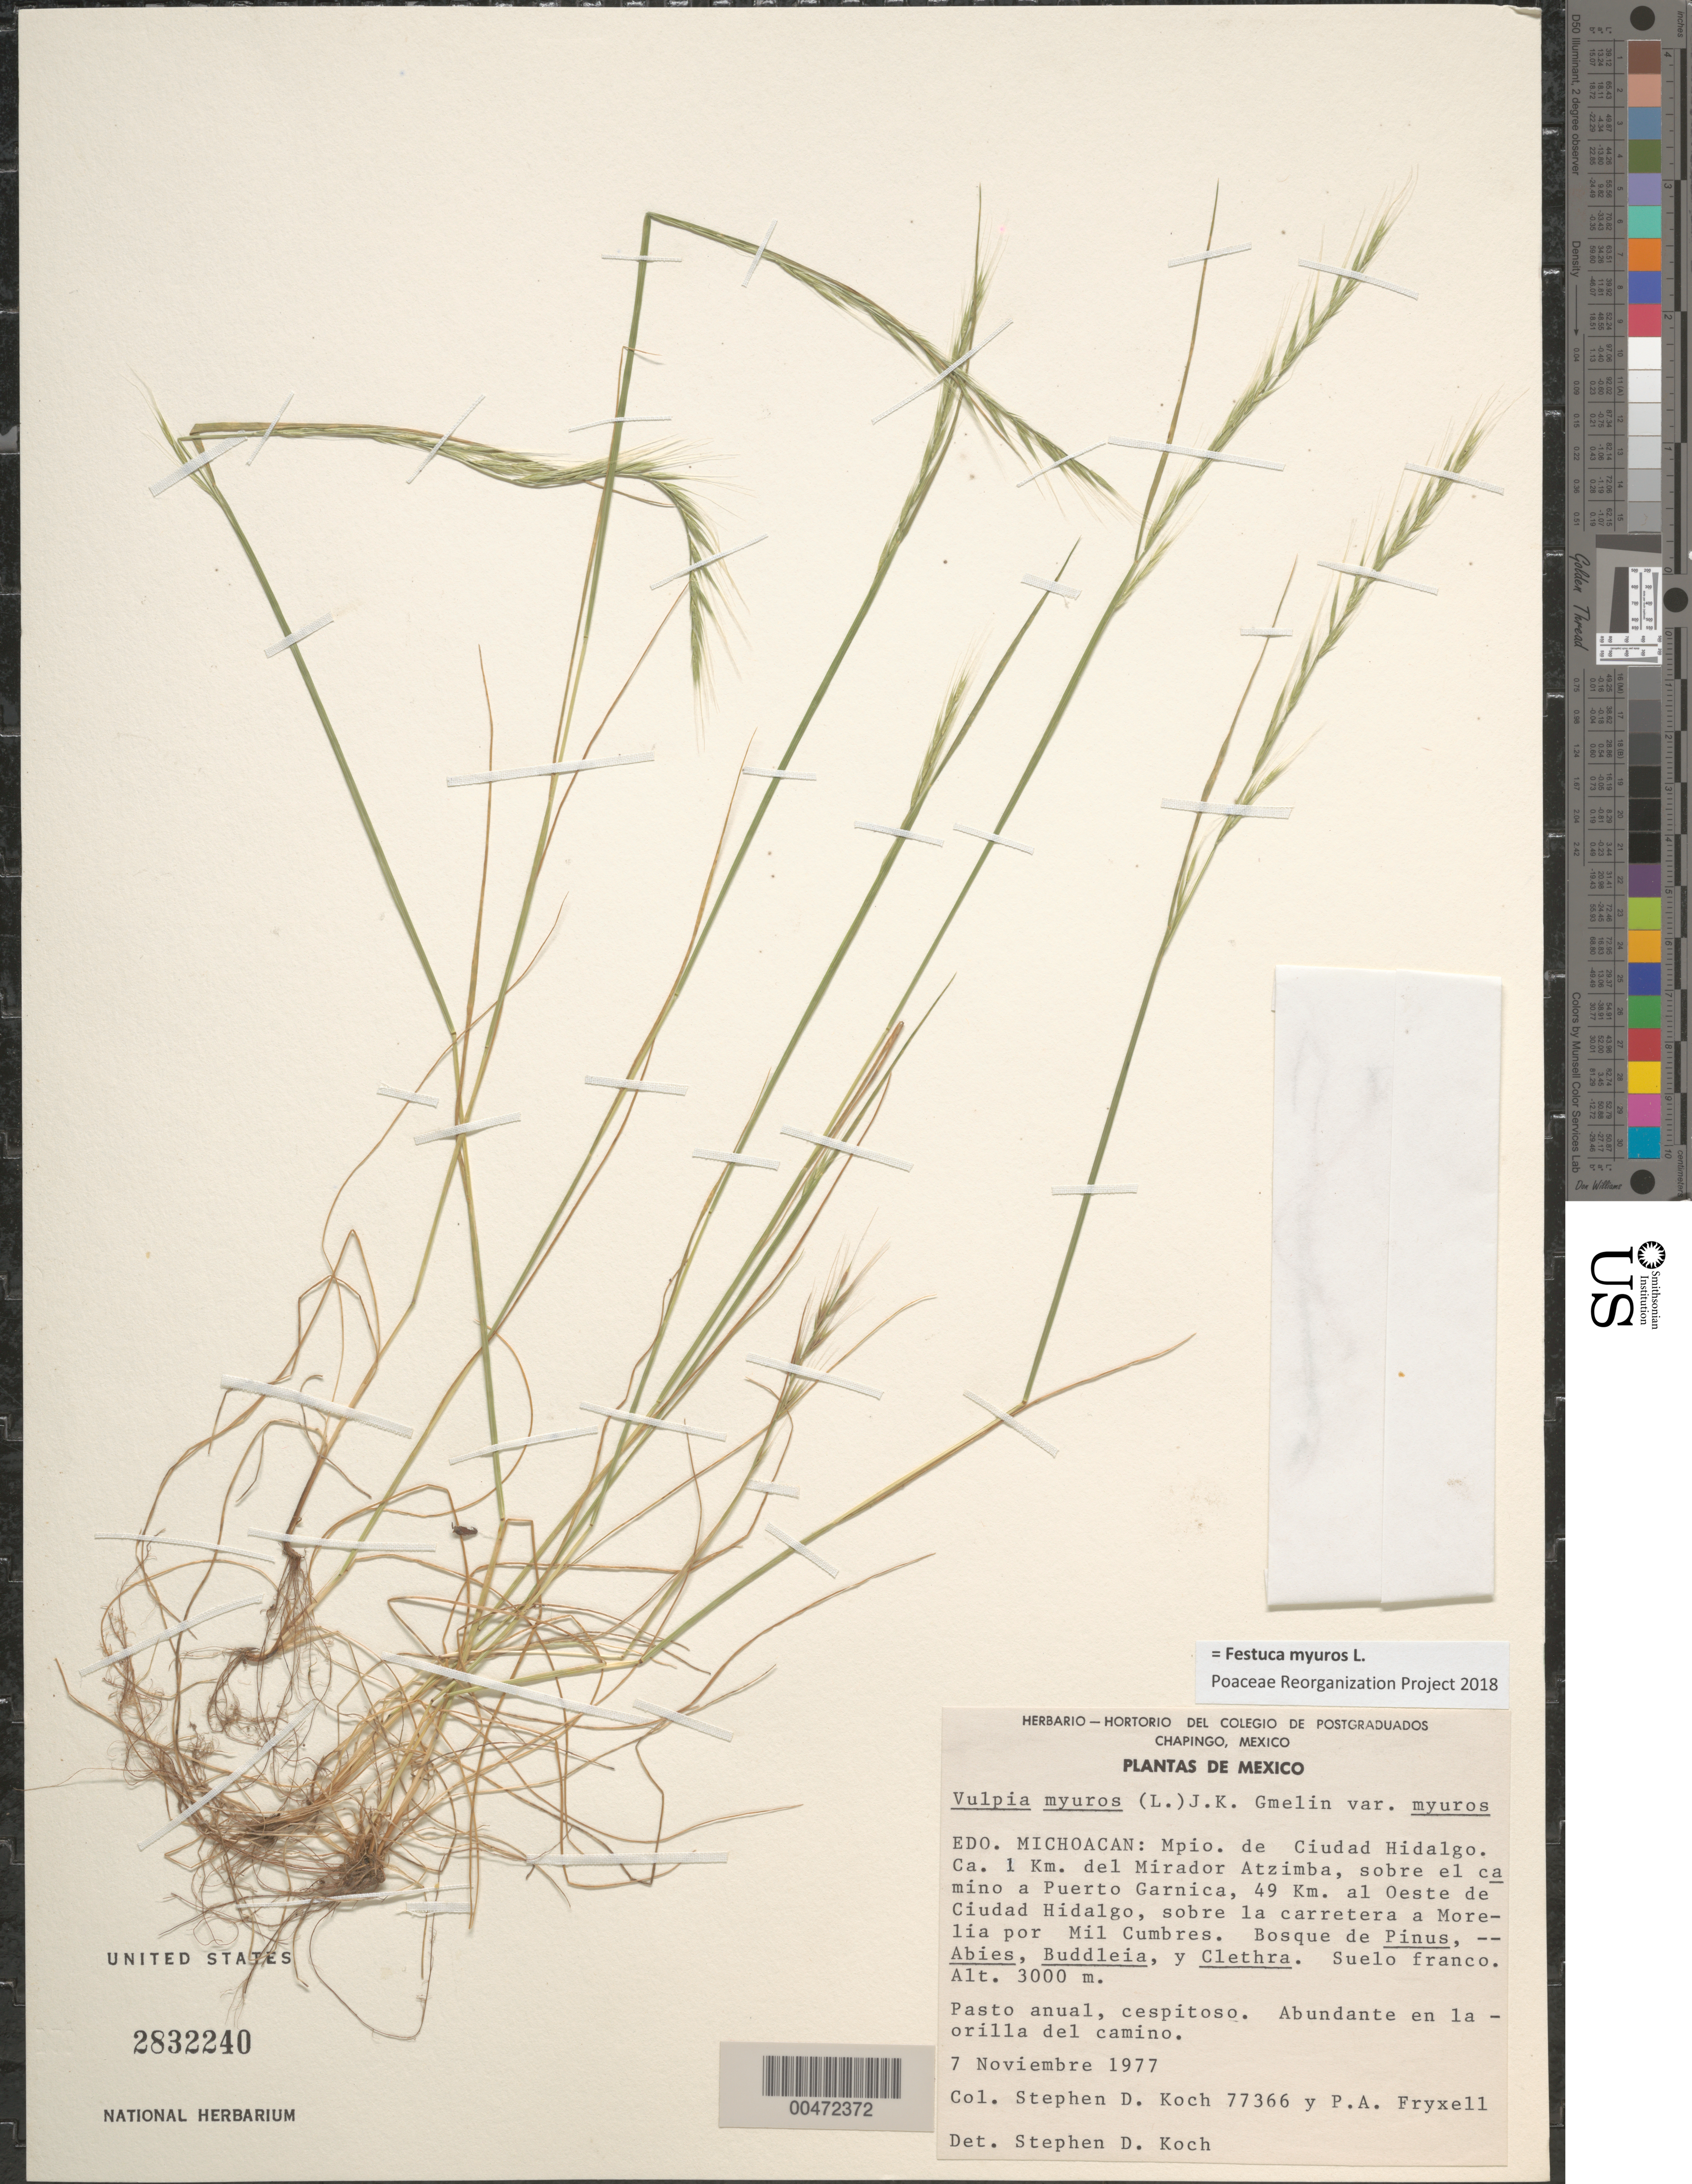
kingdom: Plantae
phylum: Tracheophyta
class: Liliopsida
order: Poales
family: Poaceae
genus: Festuca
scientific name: Festuca myuros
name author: L.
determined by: Poaceae Reorganization Project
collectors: S. D. Koch & P. A. Fryxell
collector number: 77366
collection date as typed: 7 Nov 1977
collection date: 1977-11-07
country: Mexico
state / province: Michoacán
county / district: Ciudad de Hidalgo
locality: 1 km of Mirador Atzimba, along the rd to Puerto Garnica, 49 km W of Ciudad Hidalgo, along the hwy to More...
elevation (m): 3000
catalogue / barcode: US 2832240